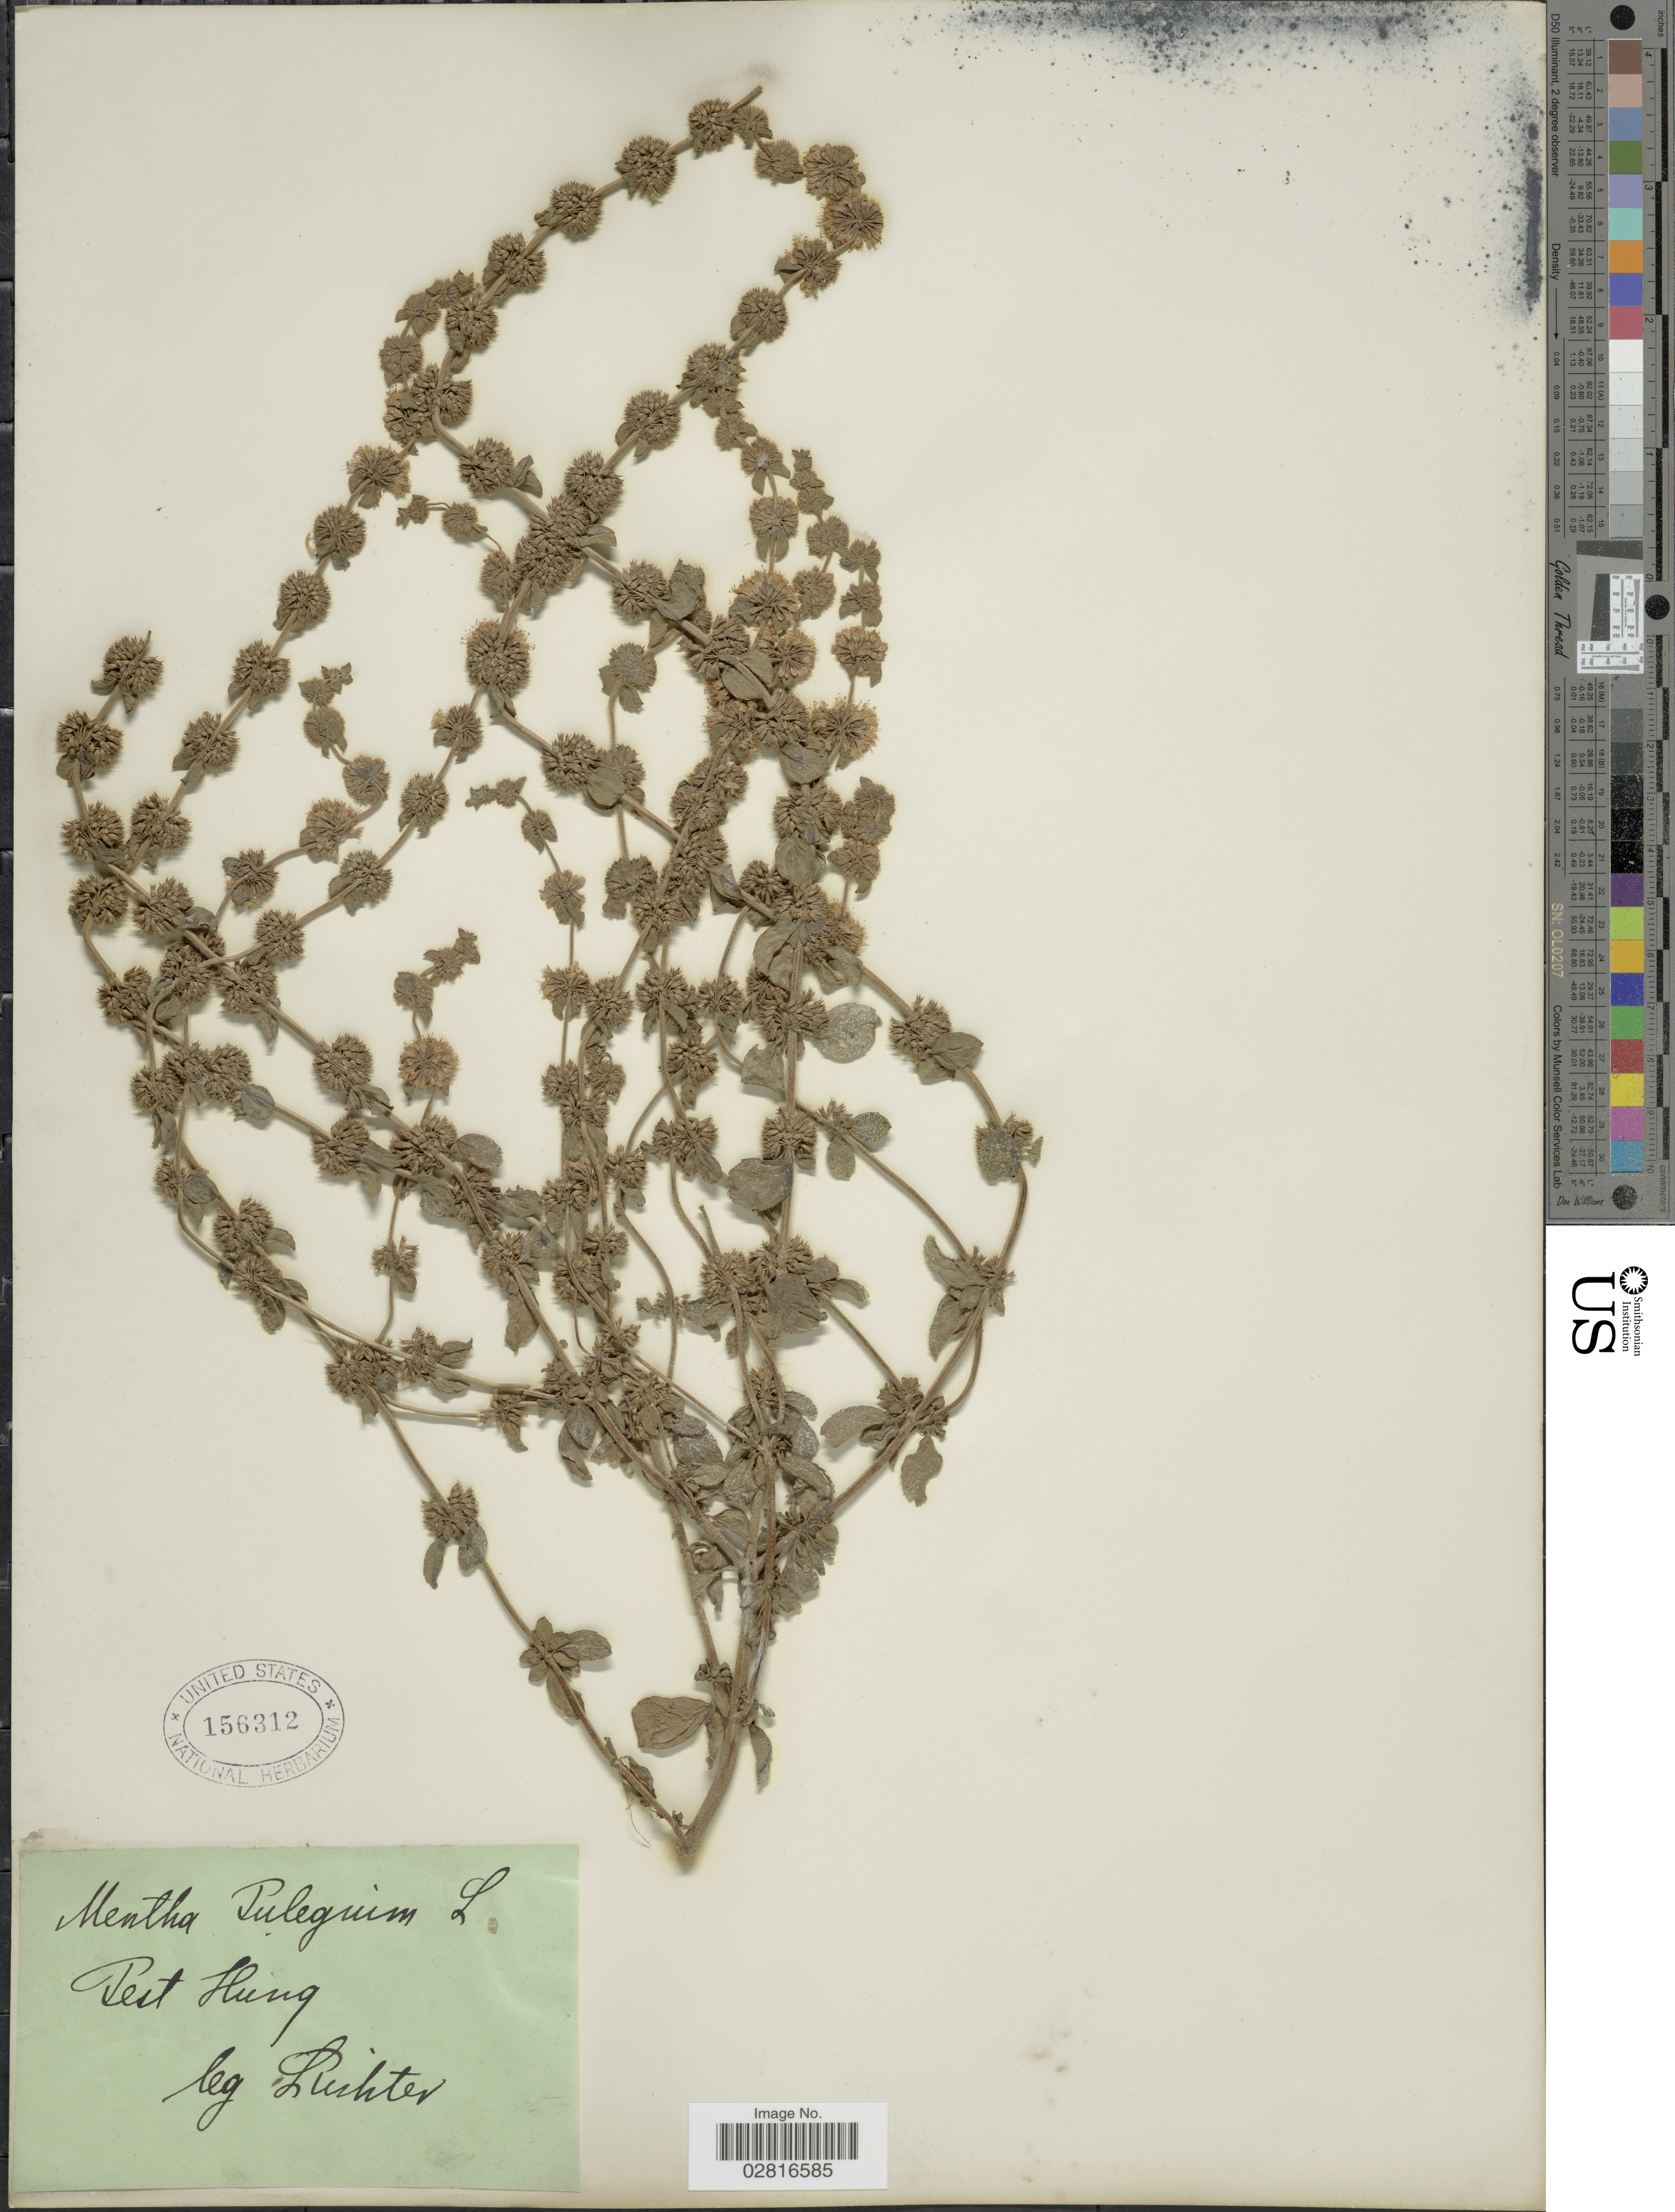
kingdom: Plantae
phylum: Tracheophyta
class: Magnoliopsida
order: Lamiales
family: Lamiaceae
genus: Mentha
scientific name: Mentha pulegium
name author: L.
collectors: -. Luchter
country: Hungary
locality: Pest Hung.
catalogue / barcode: US 156312